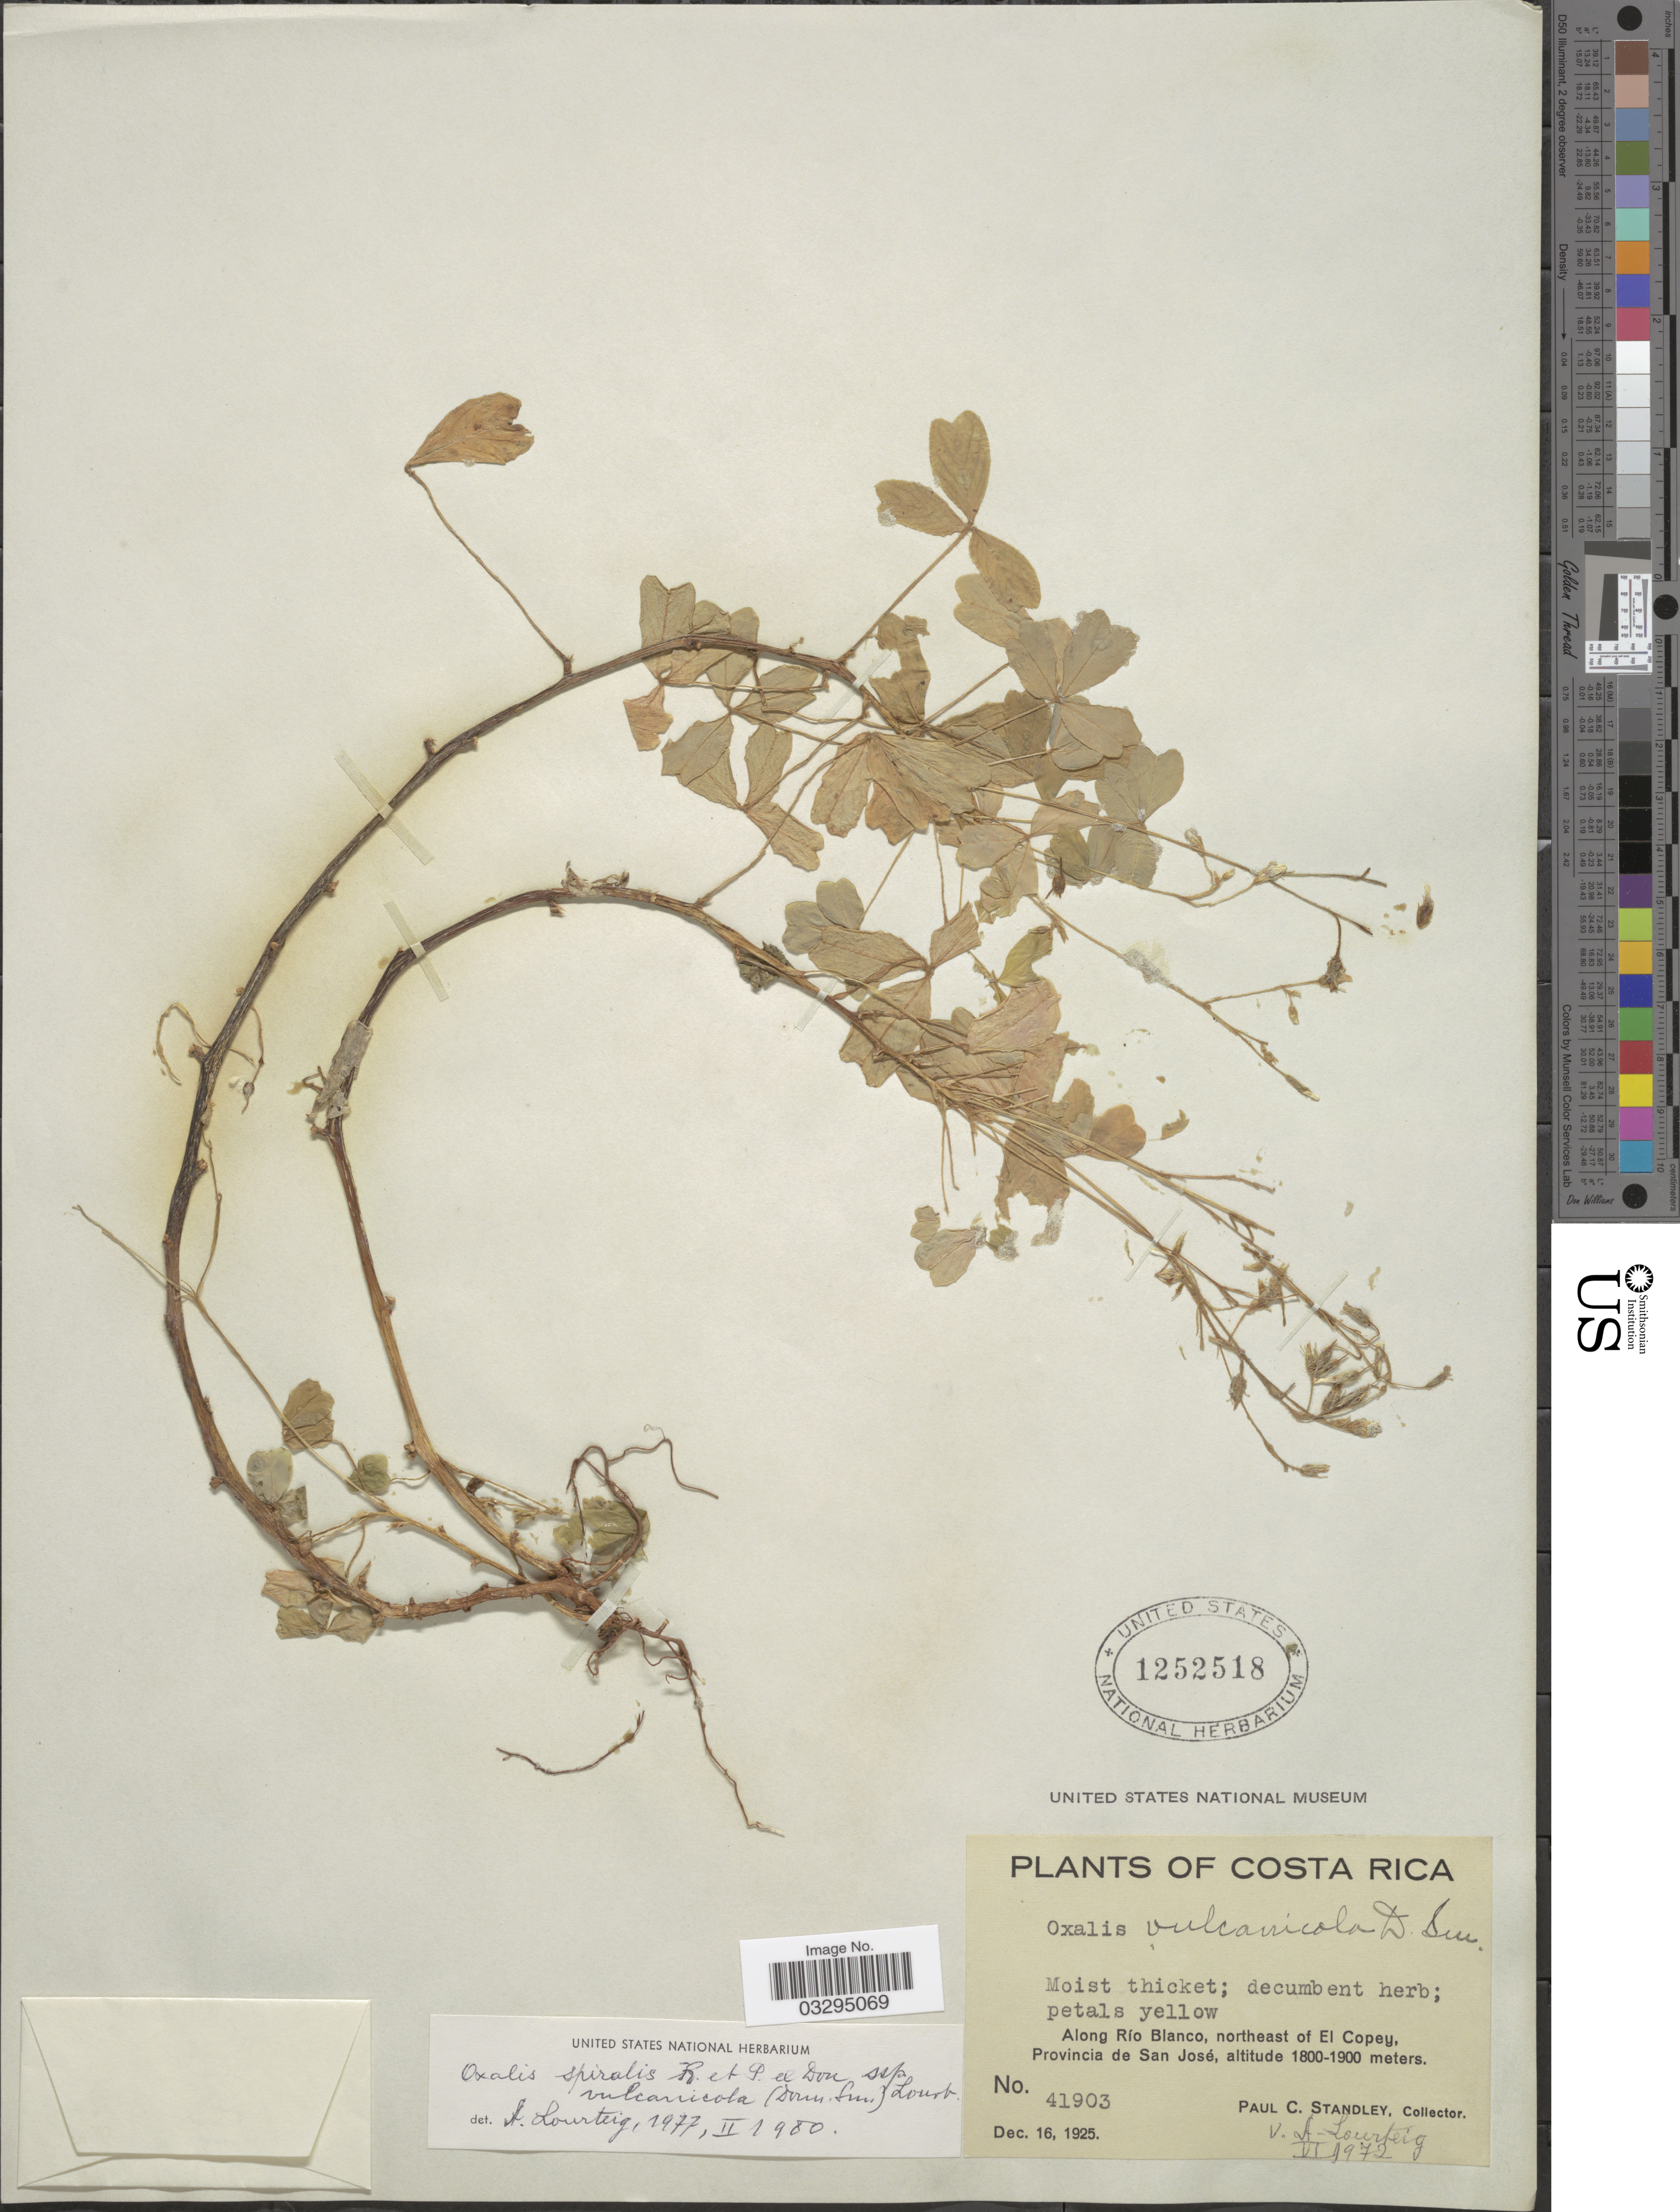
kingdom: Plantae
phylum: Tracheophyta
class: Magnoliopsida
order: Oxalidales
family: Oxalidaceae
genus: Oxalis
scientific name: Oxalis spiralis subsp. vulcanicola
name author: (Donn. Sm.) Lourteig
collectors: P. C. Standley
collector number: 41903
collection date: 1925-12-16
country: Costa Rica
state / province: San José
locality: Along Río Blanco, northeast of El Copey, Provincia de San José.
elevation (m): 1800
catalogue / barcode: US 1252518